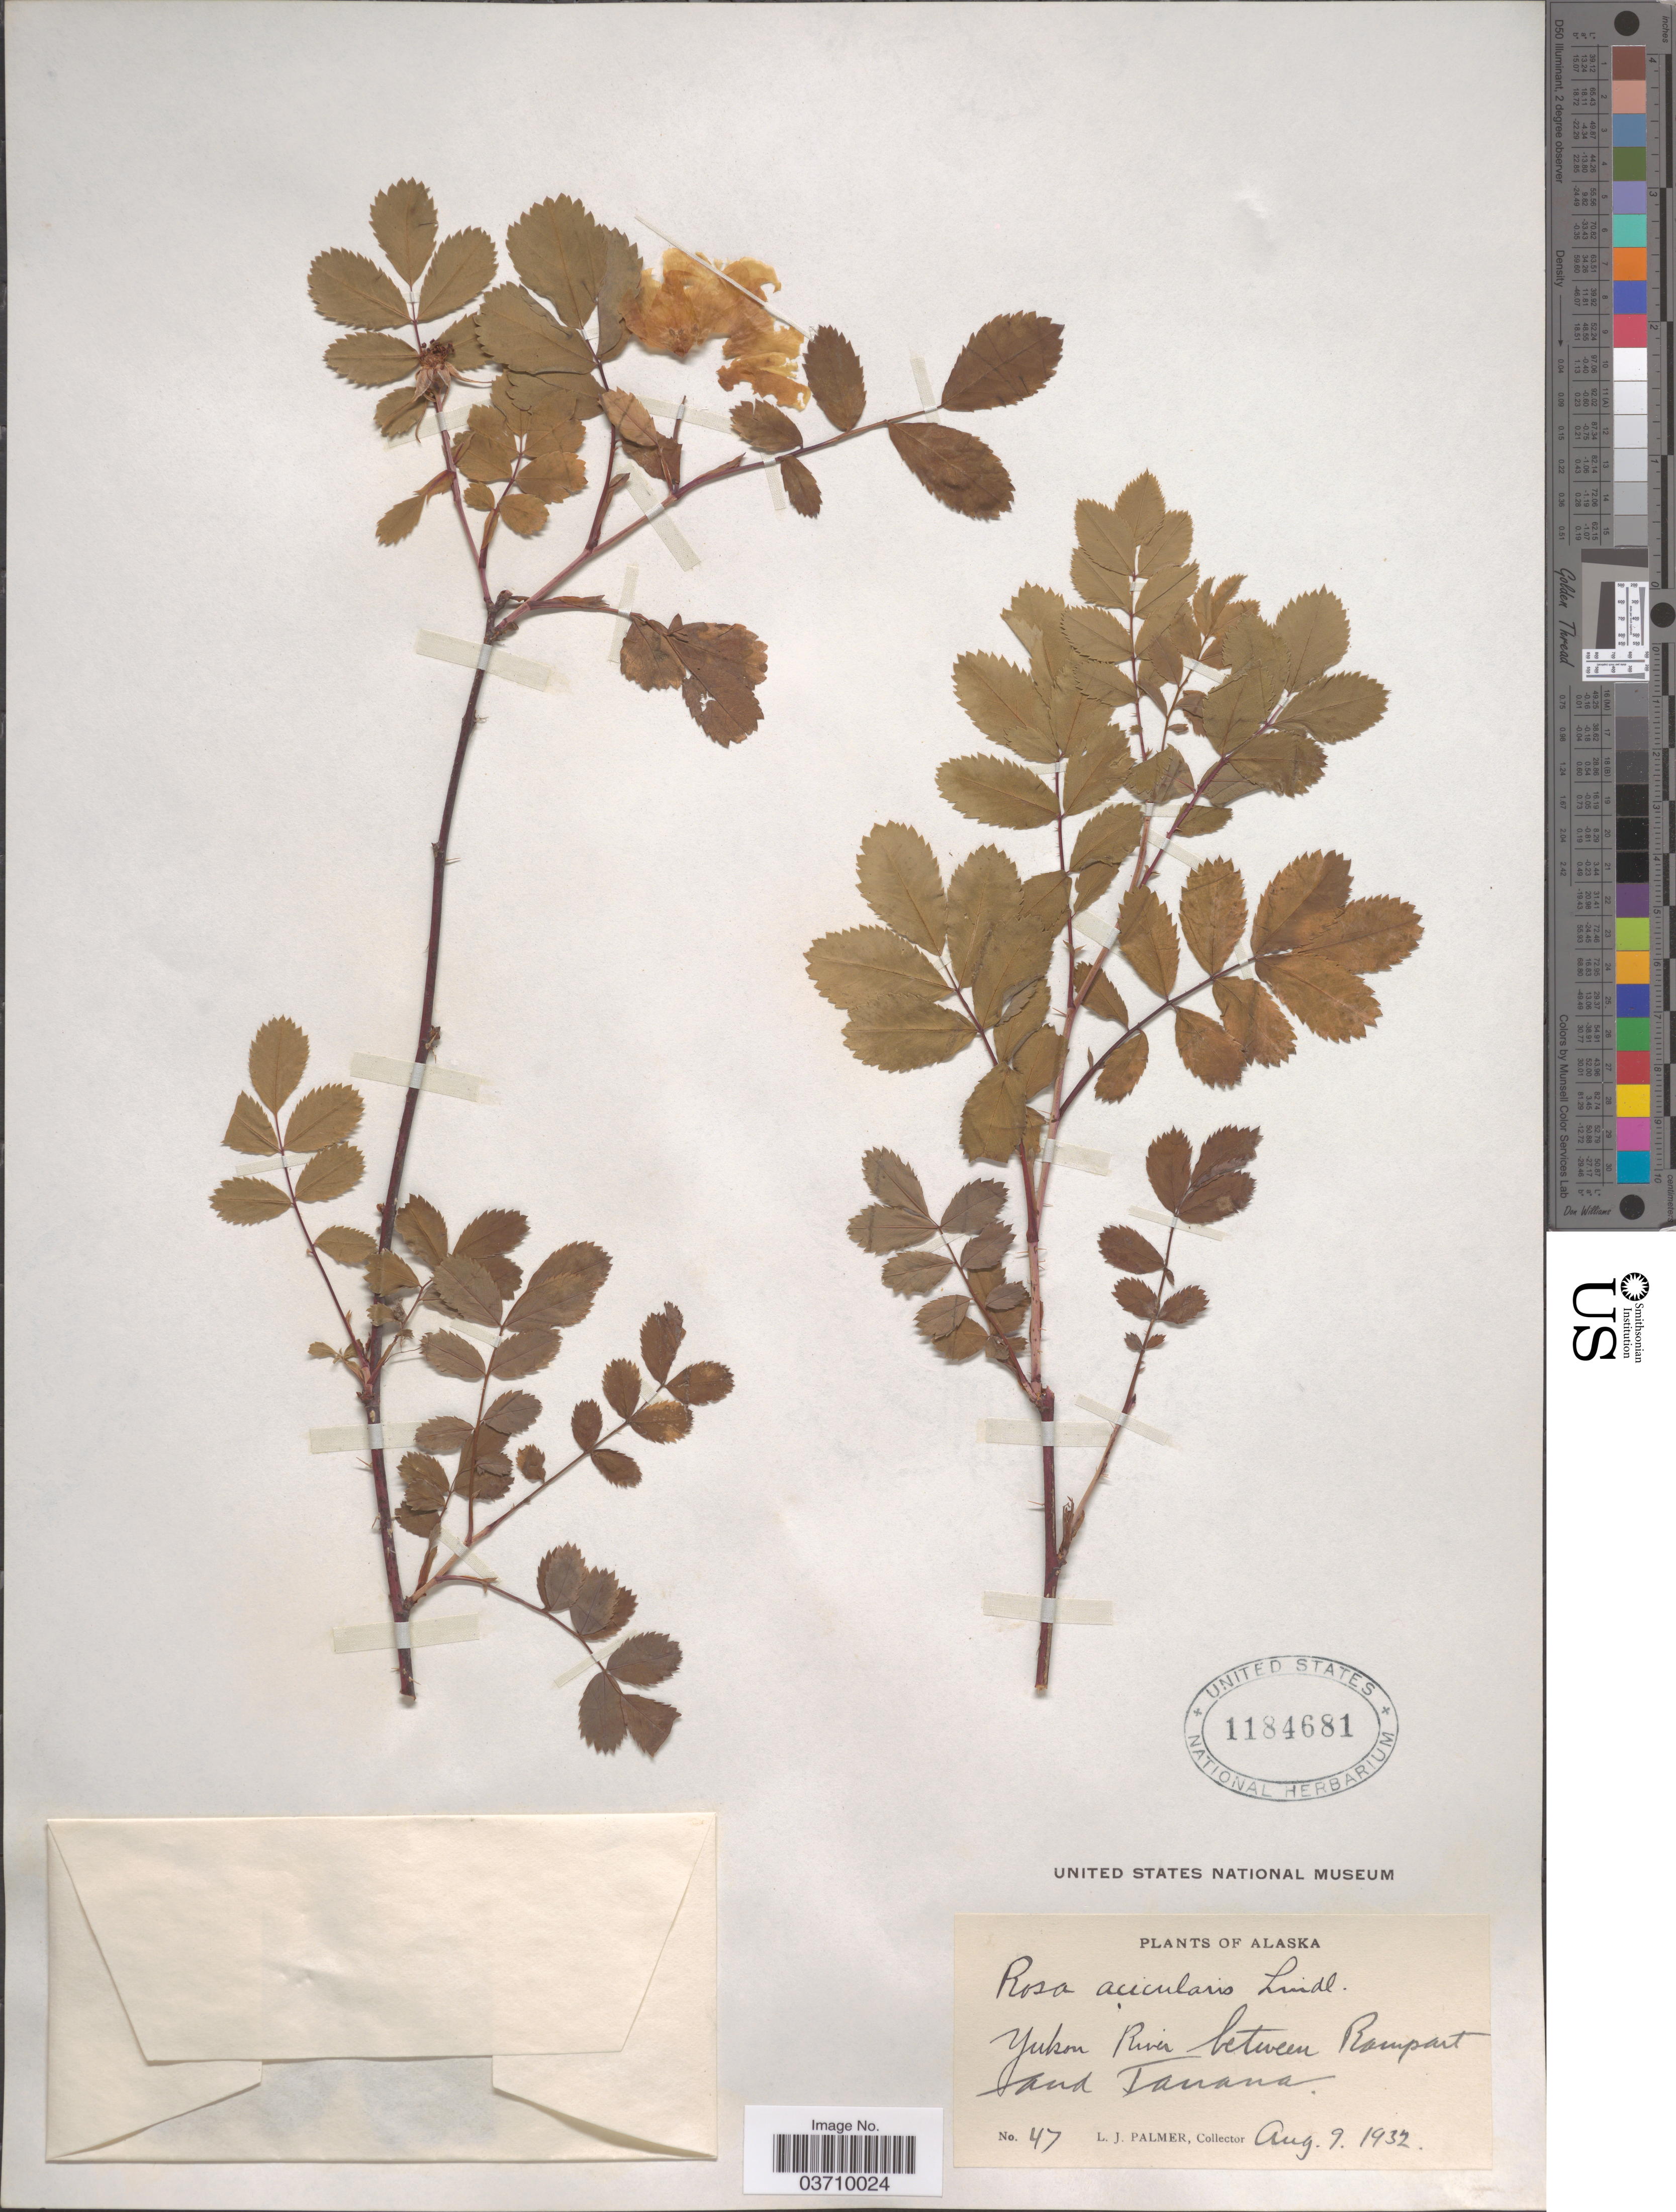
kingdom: Plantae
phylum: Tracheophyta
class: Magnoliopsida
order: Rosales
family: Rosaceae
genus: Rosa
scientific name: Rosa acicularis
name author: Lindl.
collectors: L. J. Palmer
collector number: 47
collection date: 1932-08-09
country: United States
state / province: Alaska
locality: Yukon River between Rampart and Tanana.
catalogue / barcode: US 1184681